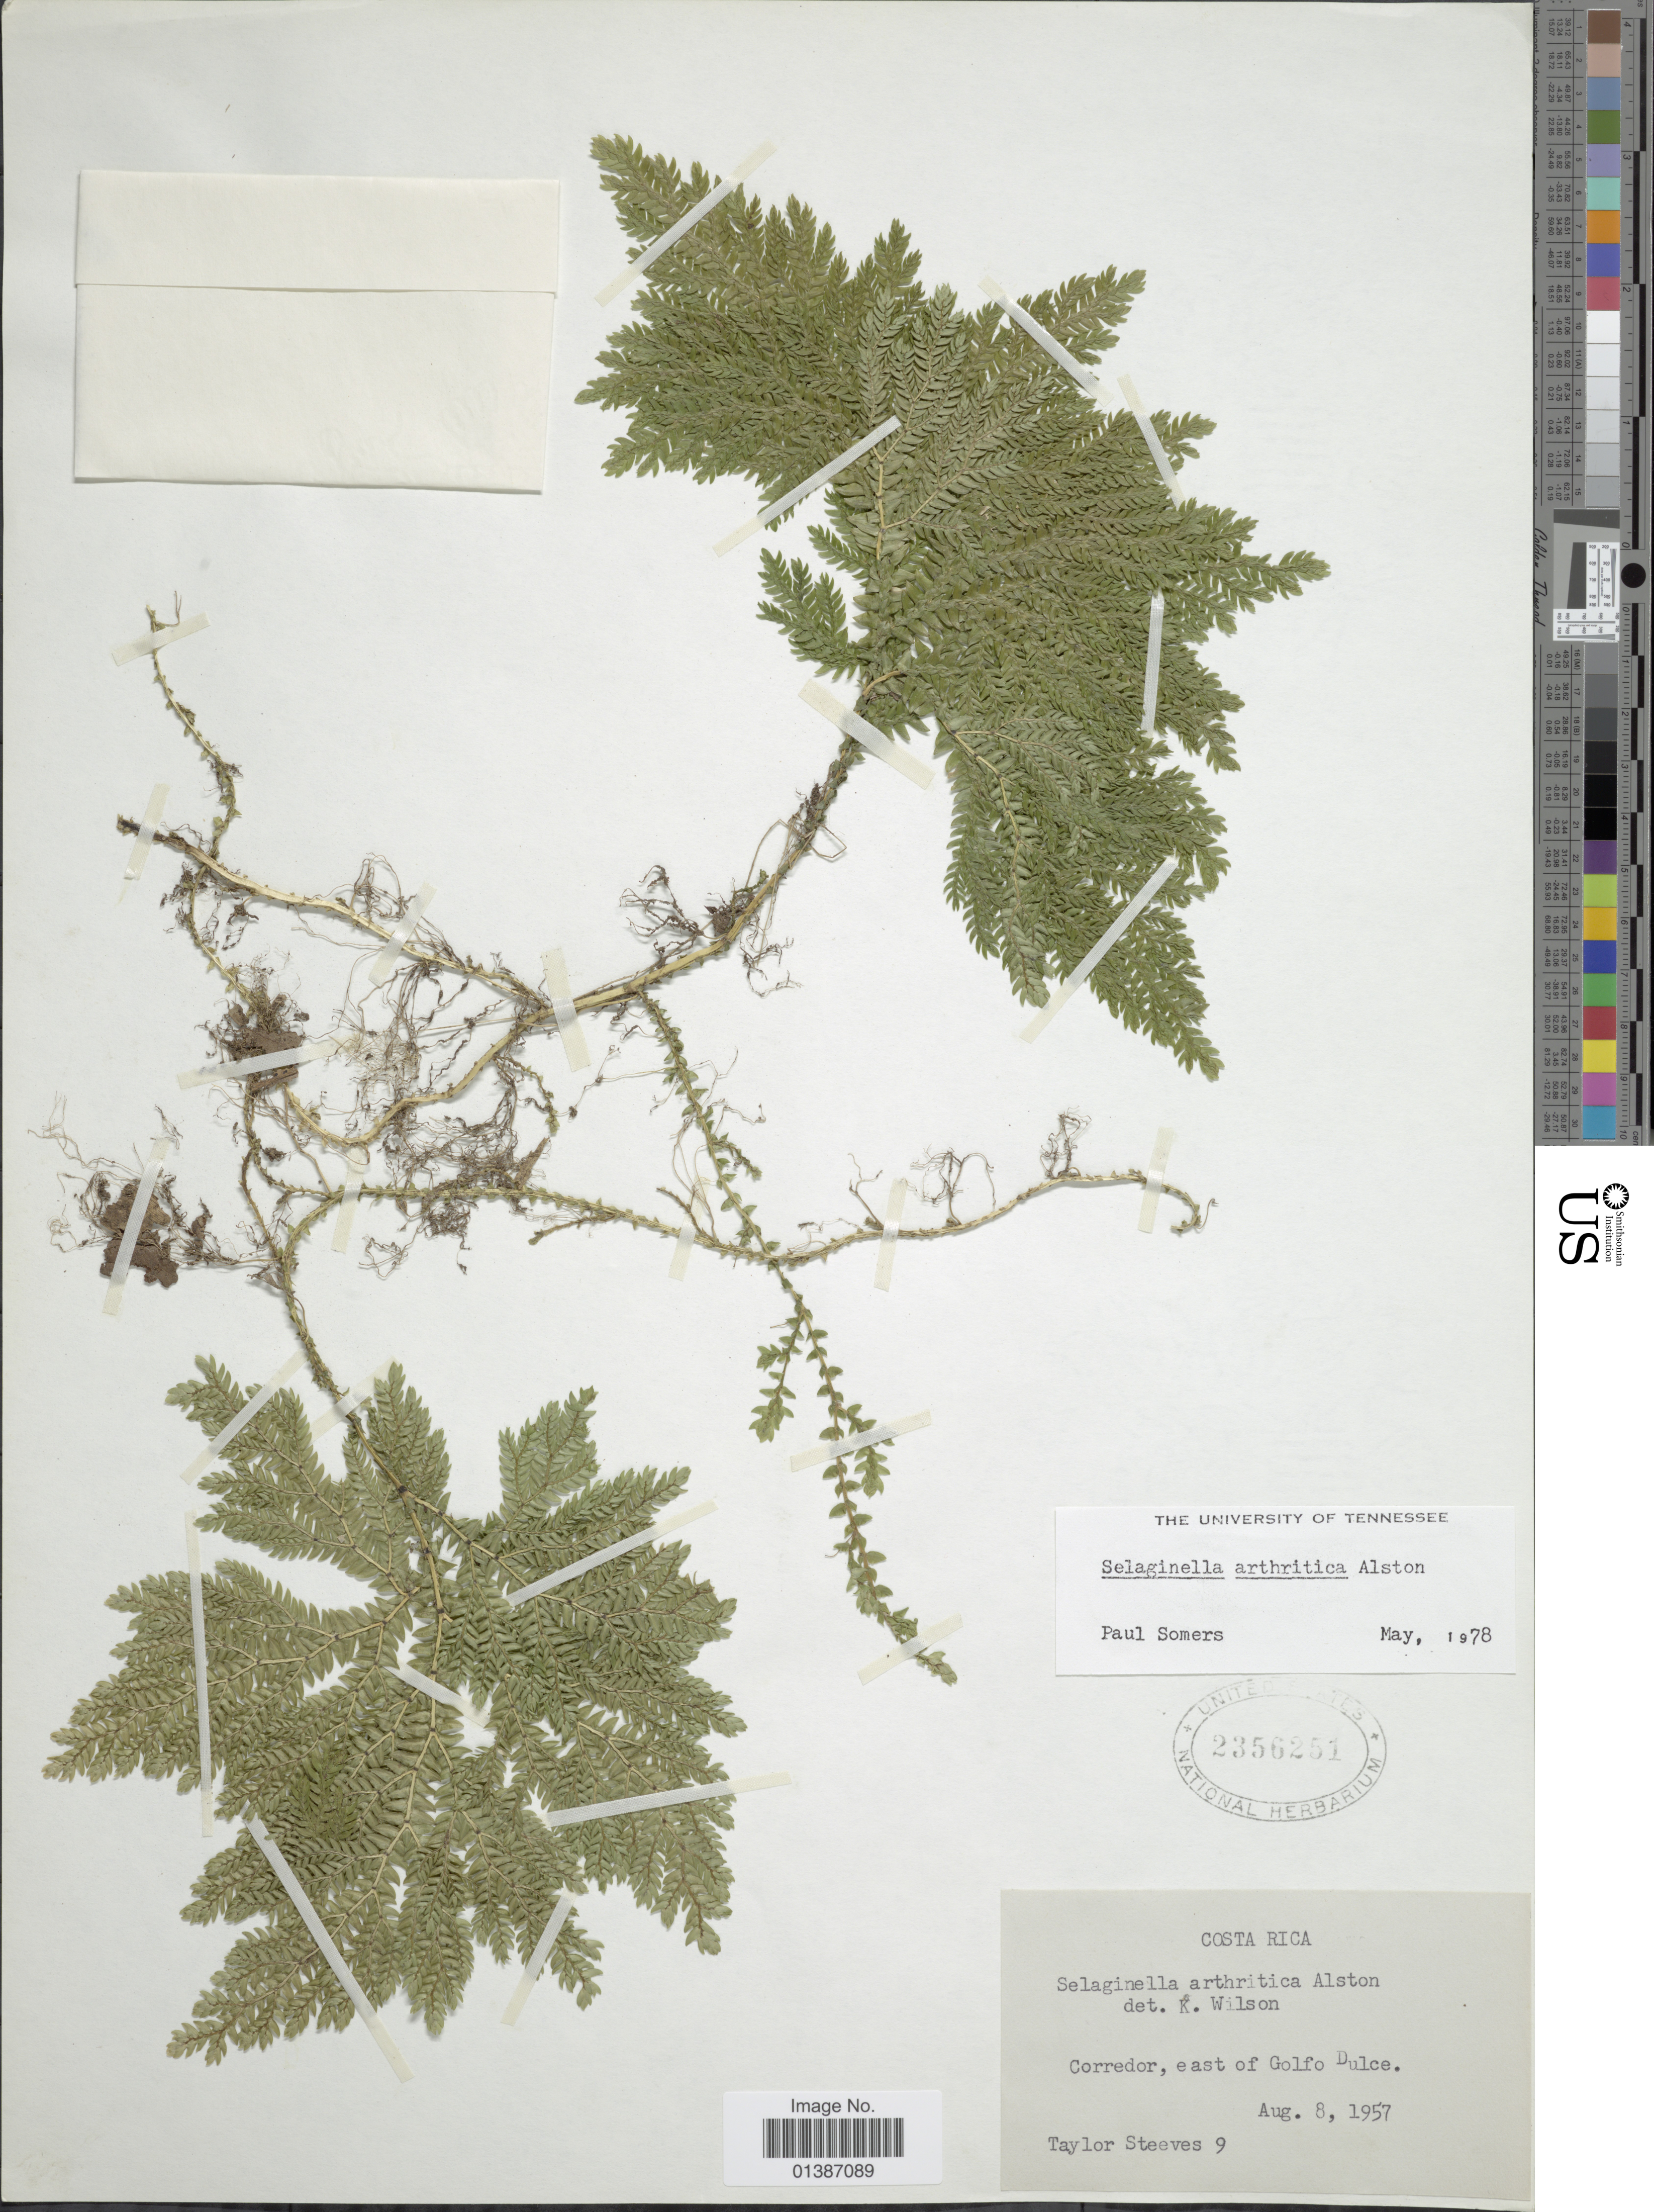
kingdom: Plantae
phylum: Tracheophyta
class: Lycopodiopsida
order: Selaginellales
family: Selaginellaceae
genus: Selaginella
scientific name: Selaginella arthritica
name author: Alston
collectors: T. Steeves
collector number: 9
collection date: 1957-08-08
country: Costa Rica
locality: Corredor, east of Golfo Dulce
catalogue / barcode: US 2356251